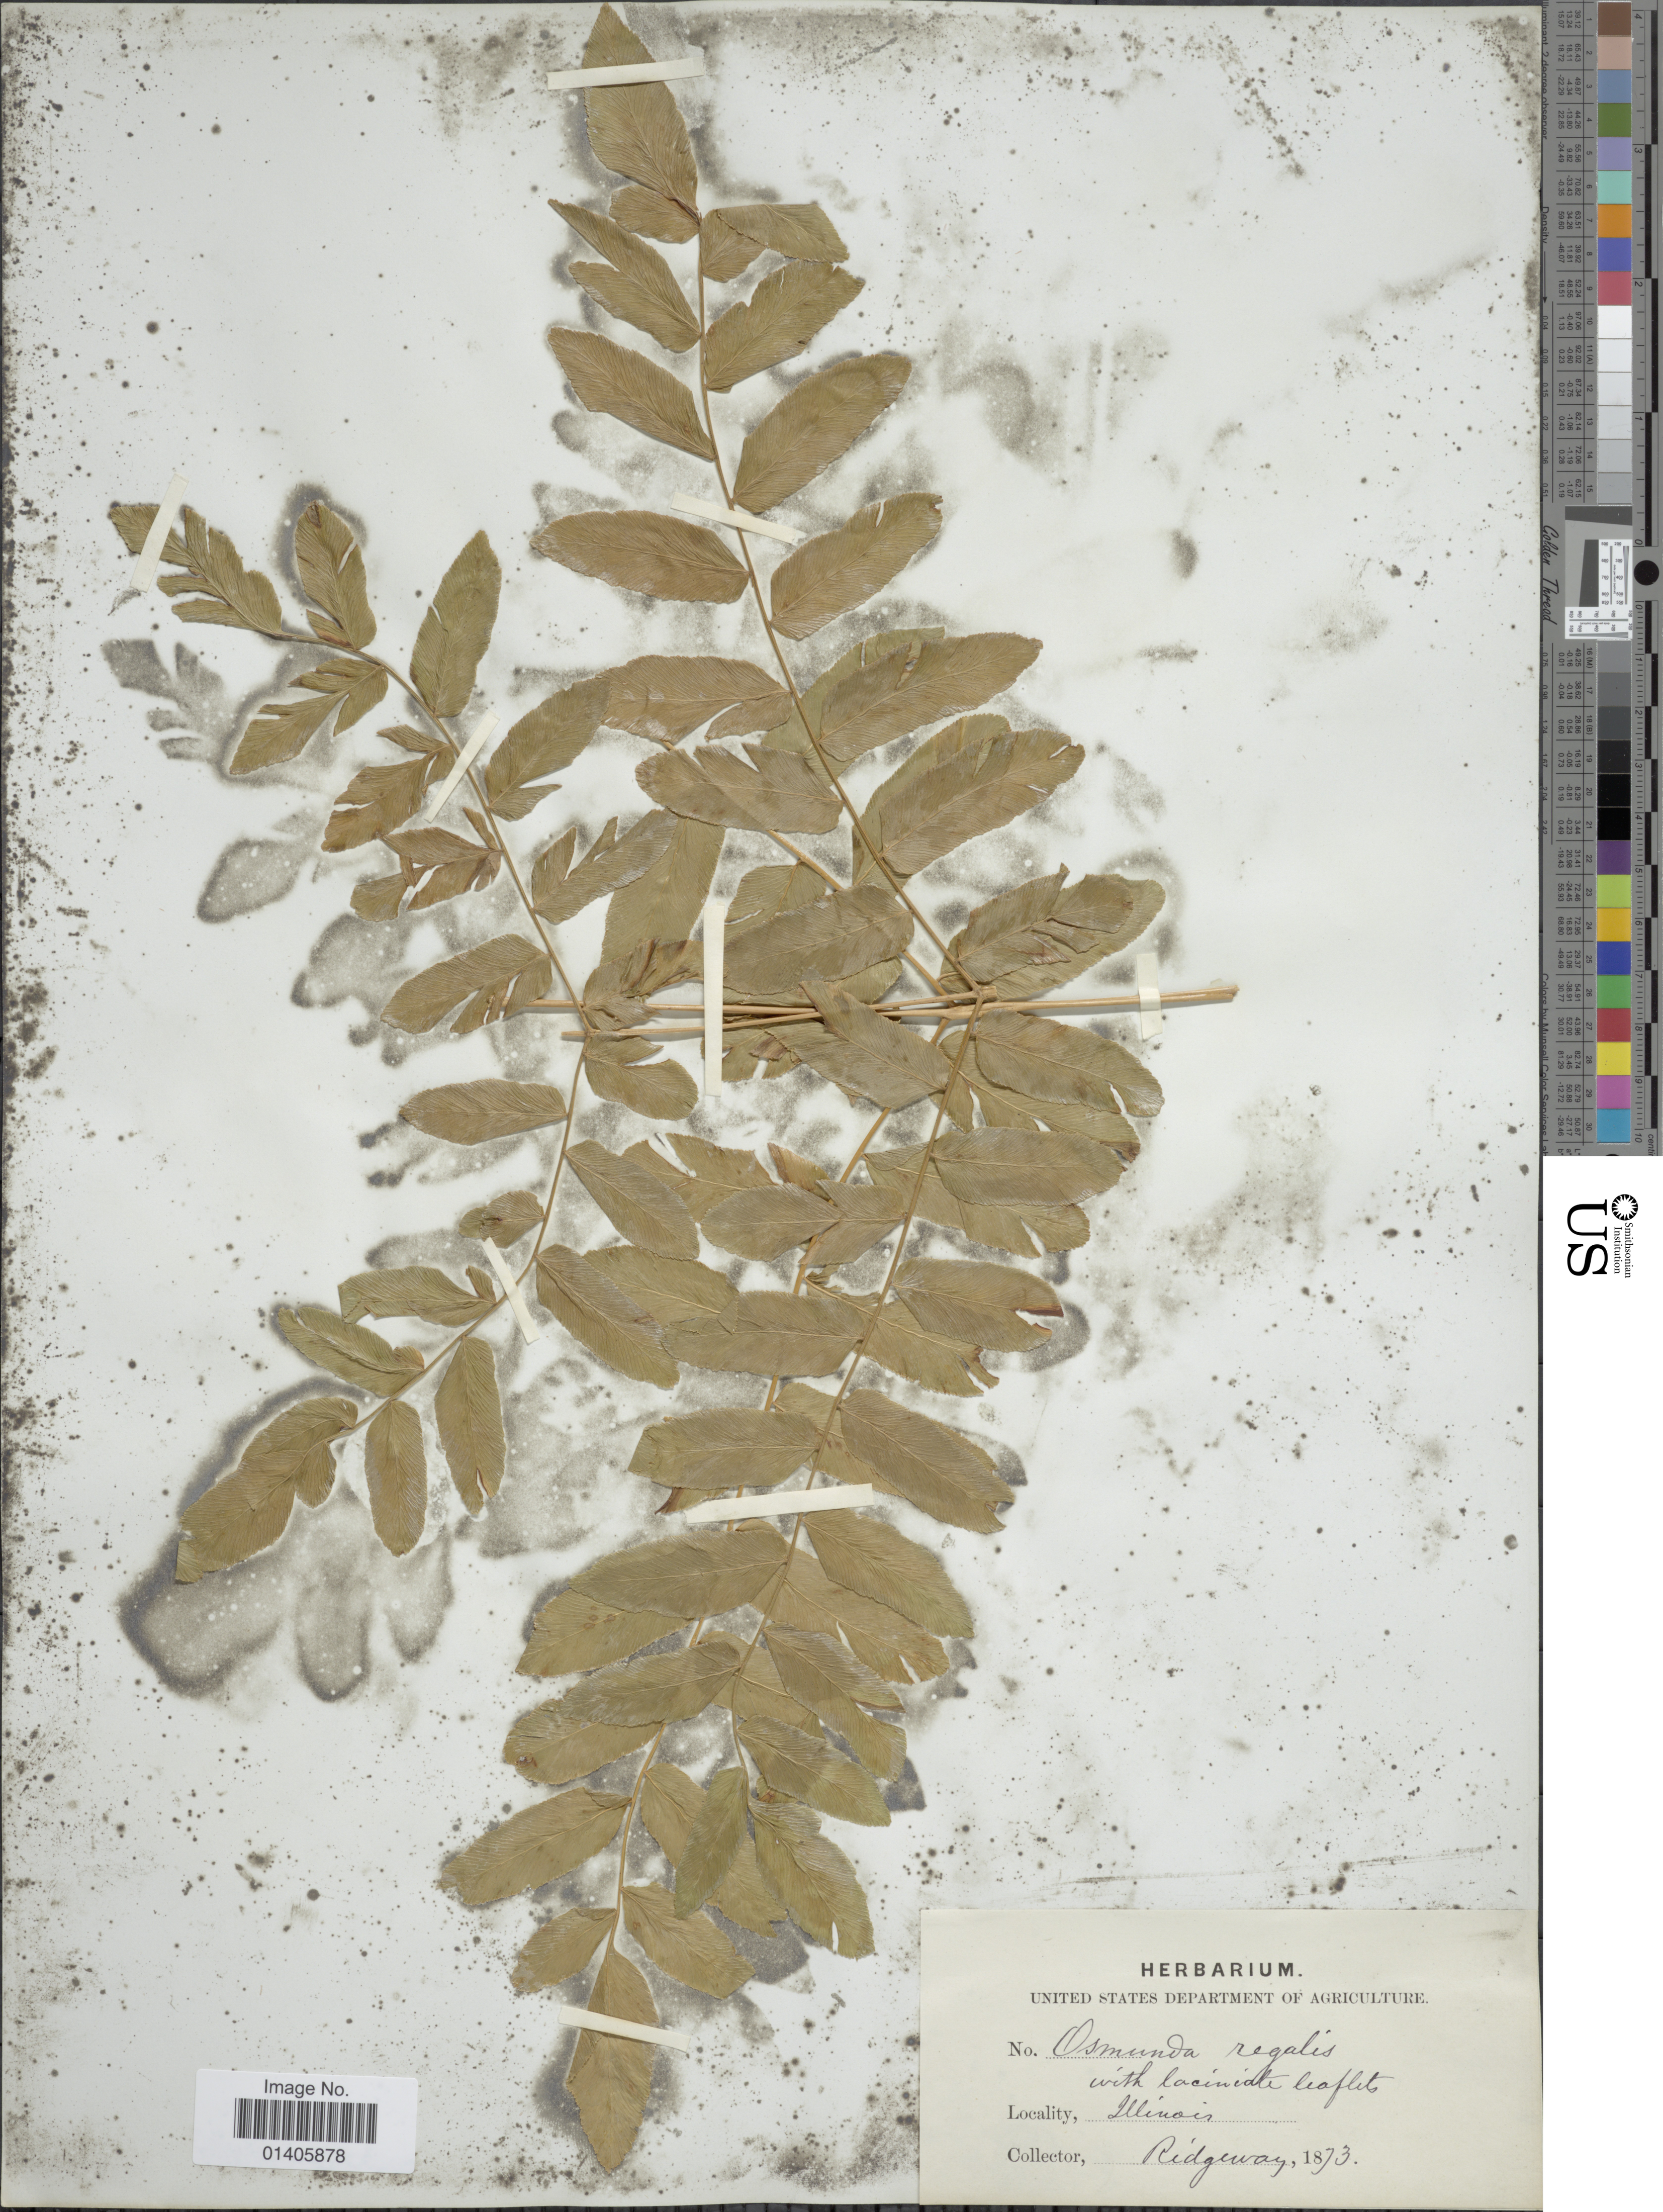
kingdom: Plantae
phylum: Tracheophyta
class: Polypodiopsida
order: Osmundales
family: Osmundaceae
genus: Osmunda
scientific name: Osmunda regalis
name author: L.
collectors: Ridgeway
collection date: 1873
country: United States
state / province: Illinois